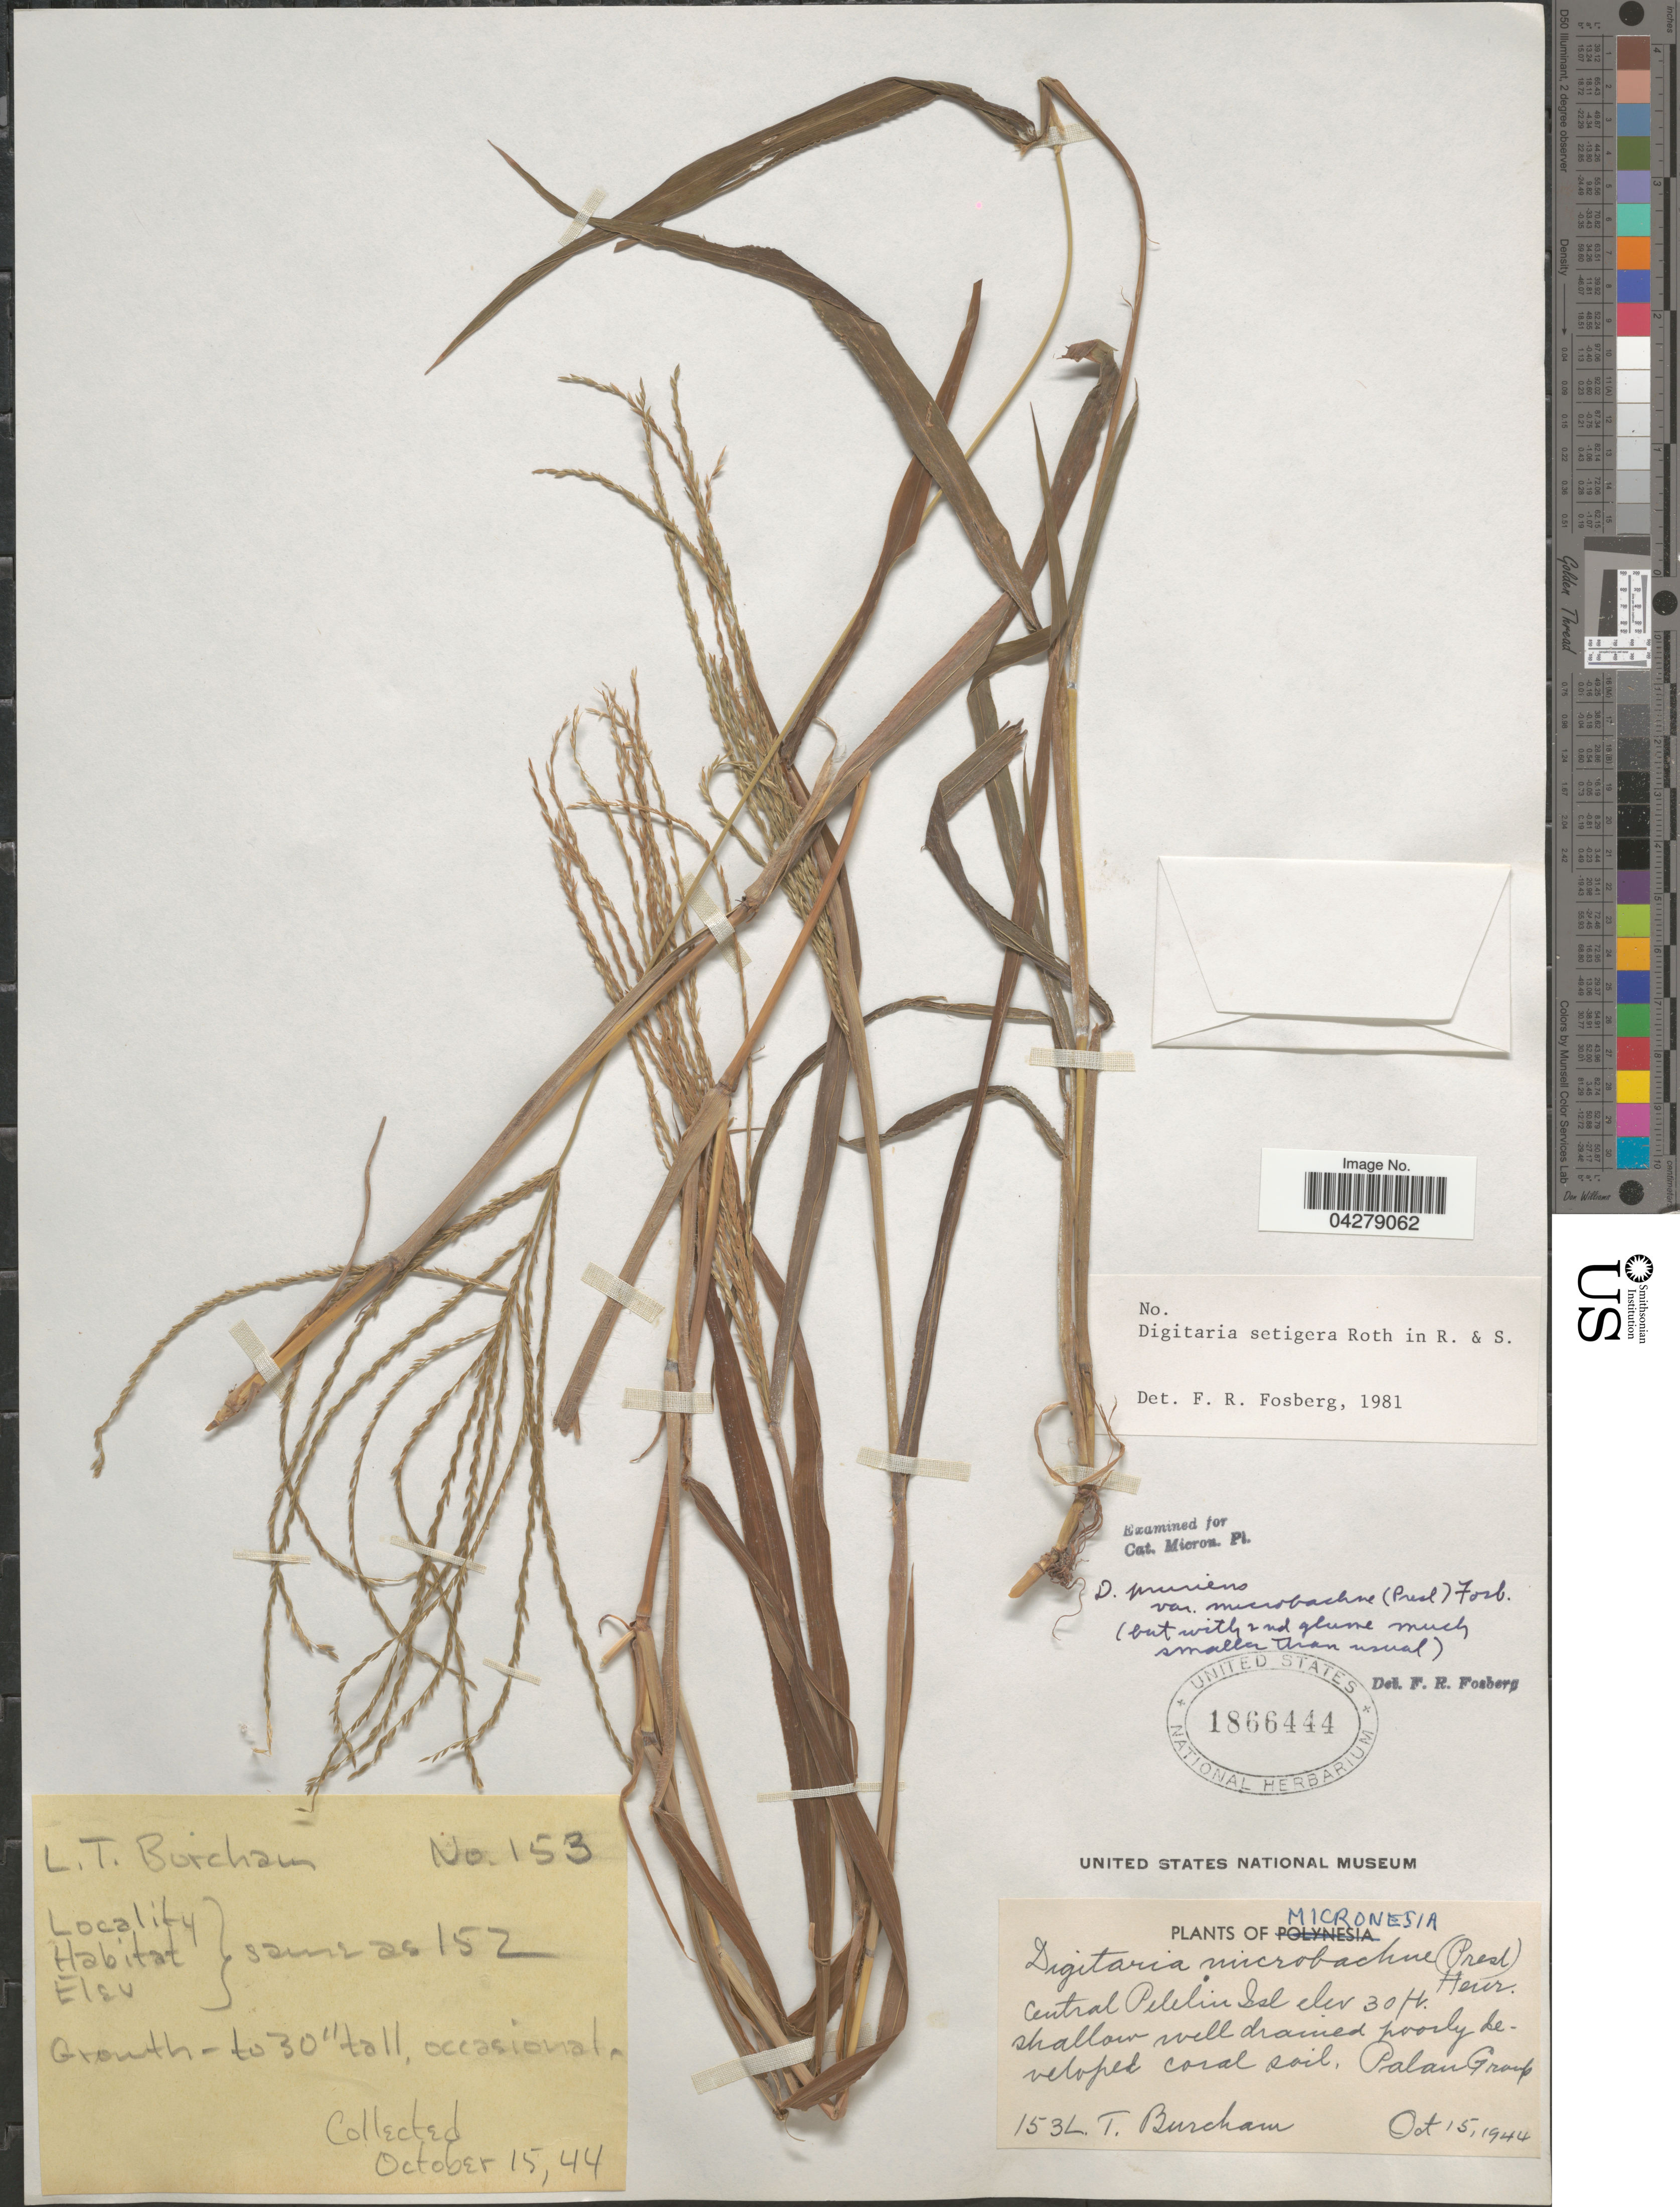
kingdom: Plantae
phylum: Tracheophyta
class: Liliopsida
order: Poales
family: Poaceae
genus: Digitaria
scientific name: Digitaria setigera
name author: Roth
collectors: L. Burcham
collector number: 153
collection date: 1944-10-15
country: Micronesia, Federated States of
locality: Central Pelelin Isl. Palan Group.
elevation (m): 9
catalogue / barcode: US 1866444